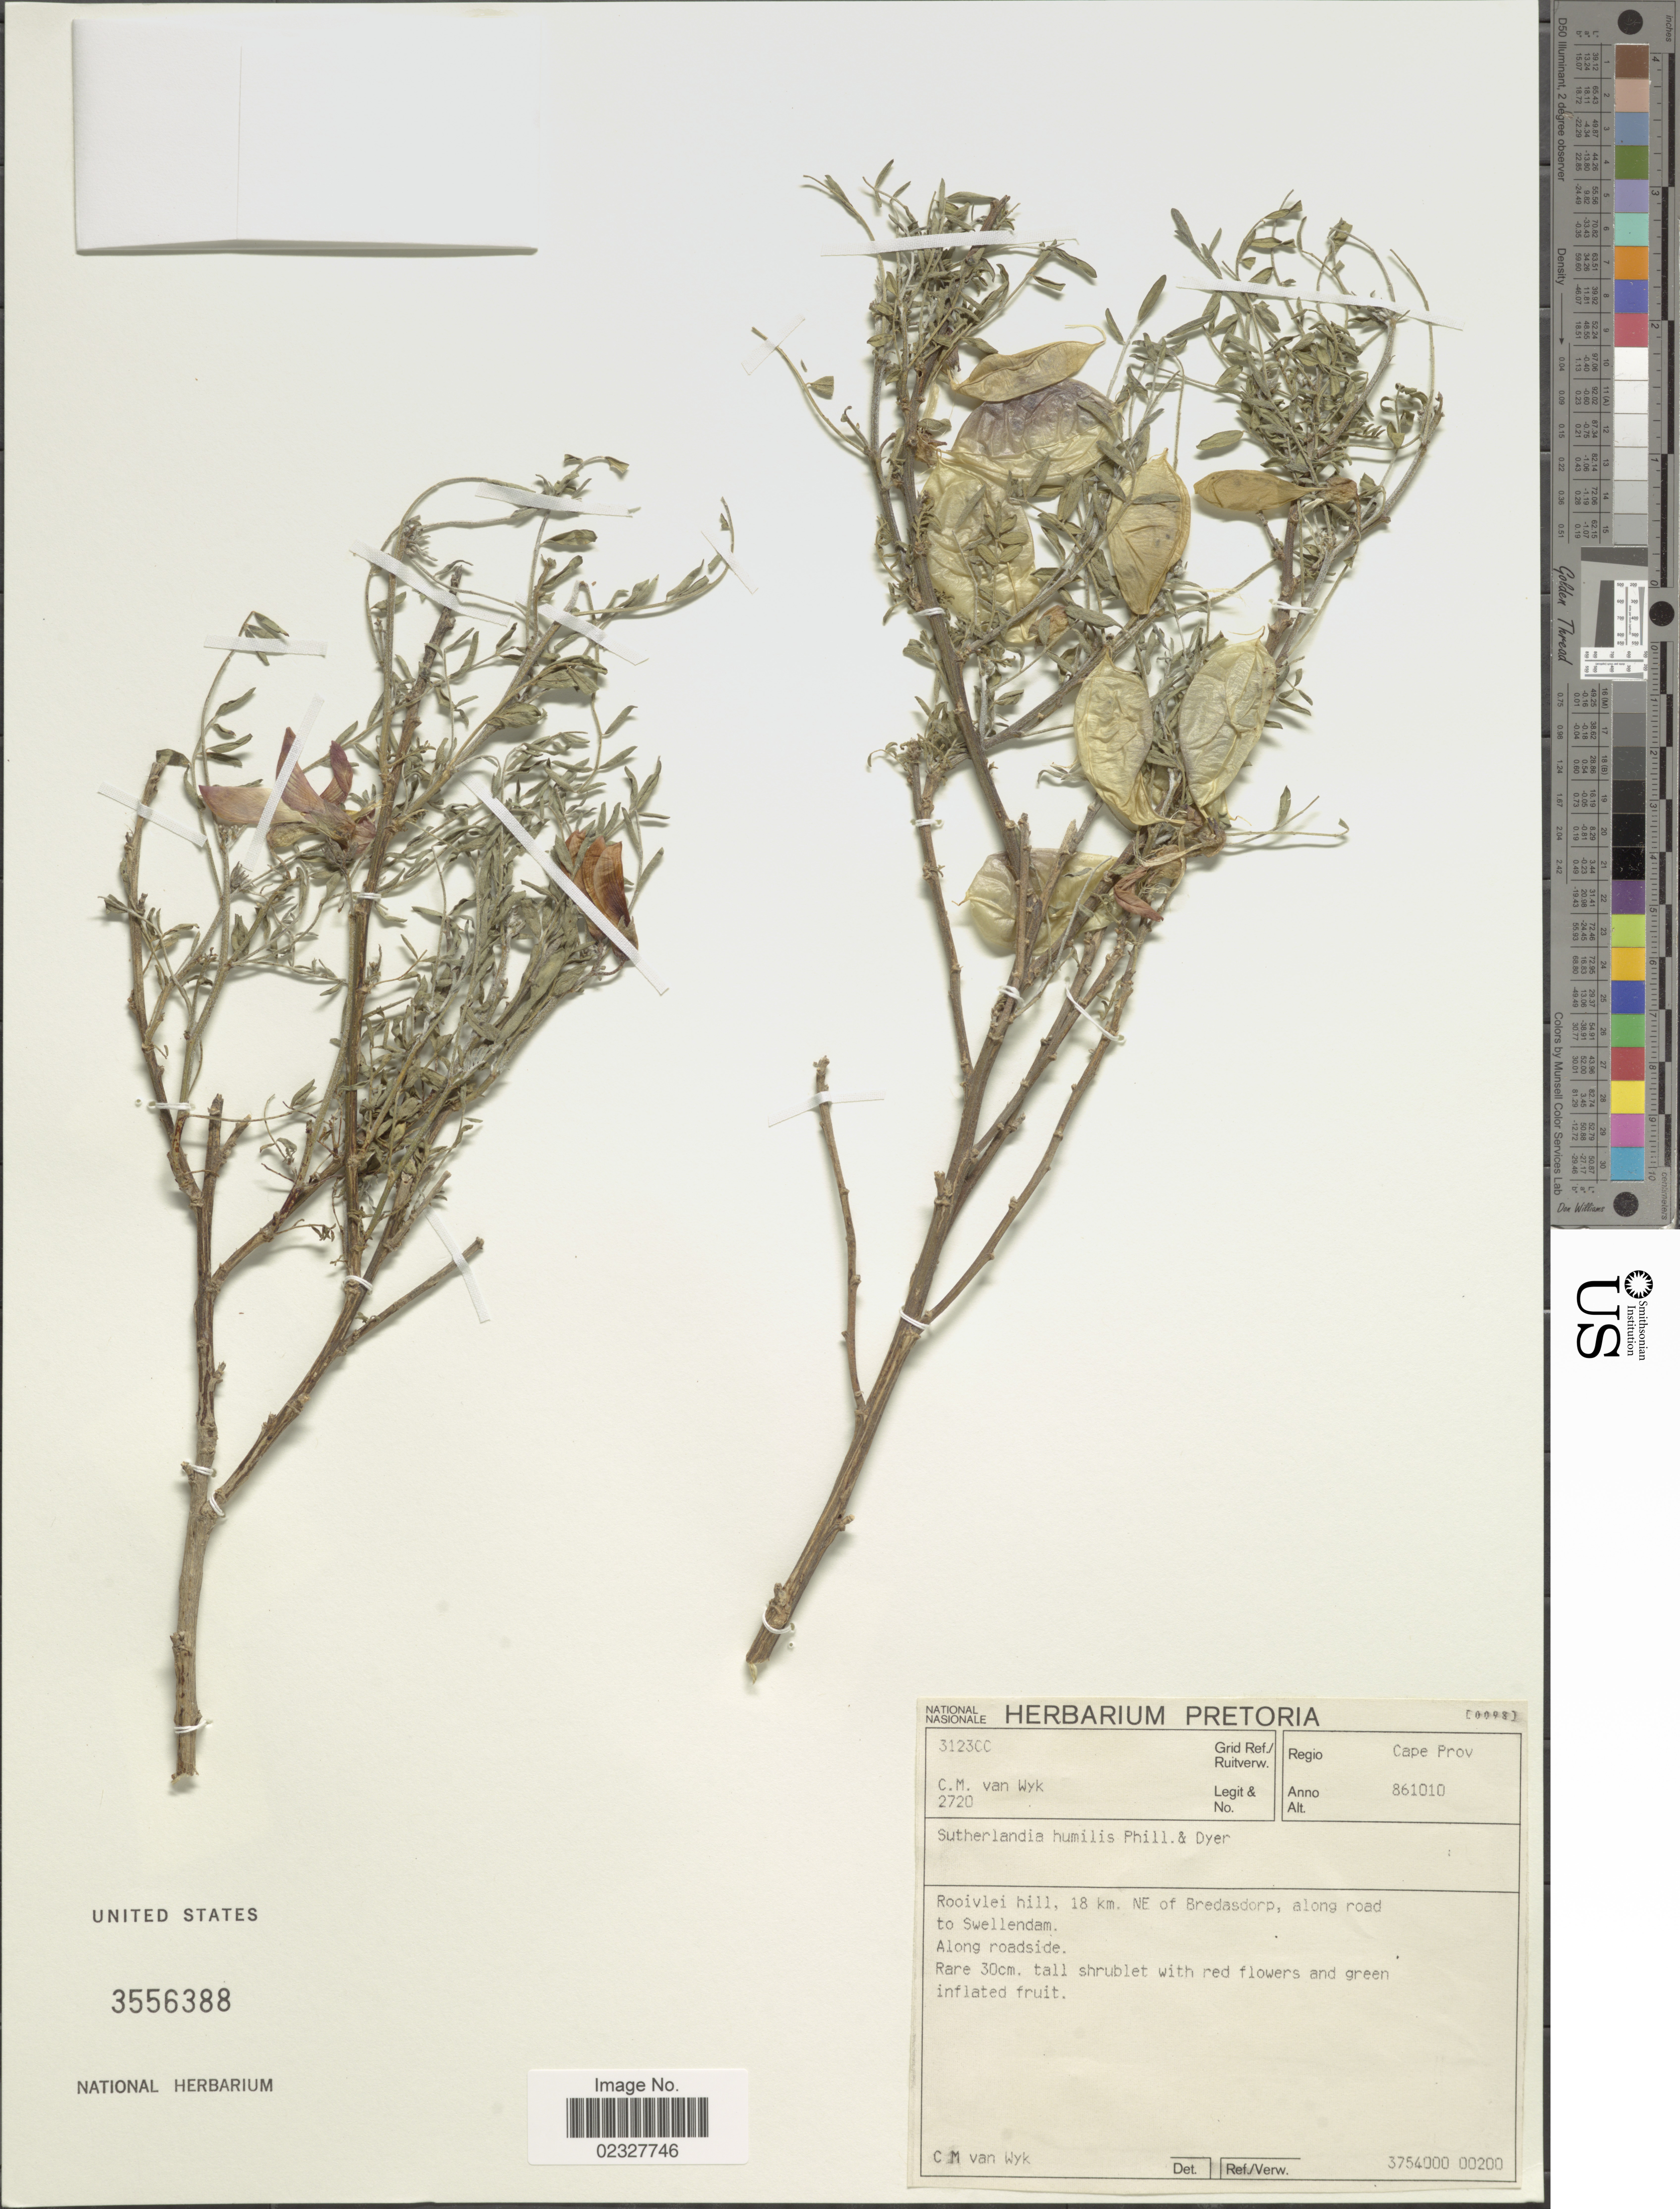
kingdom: Plantae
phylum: Tracheophyta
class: Magnoliopsida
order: Fabales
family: Fabaceae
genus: Sutherlandia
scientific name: Sutherlandia humilis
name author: E. Phillips & R.A. Dyer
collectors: C. Van Wyk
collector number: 2720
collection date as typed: Transcribed d/m/y: 10/10/86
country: South Africa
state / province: Western Cape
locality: Cape Prov. Rooivlei hill, 18 km NE. of Bredasdorp, along road to Swellendam.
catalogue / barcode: US 3556388